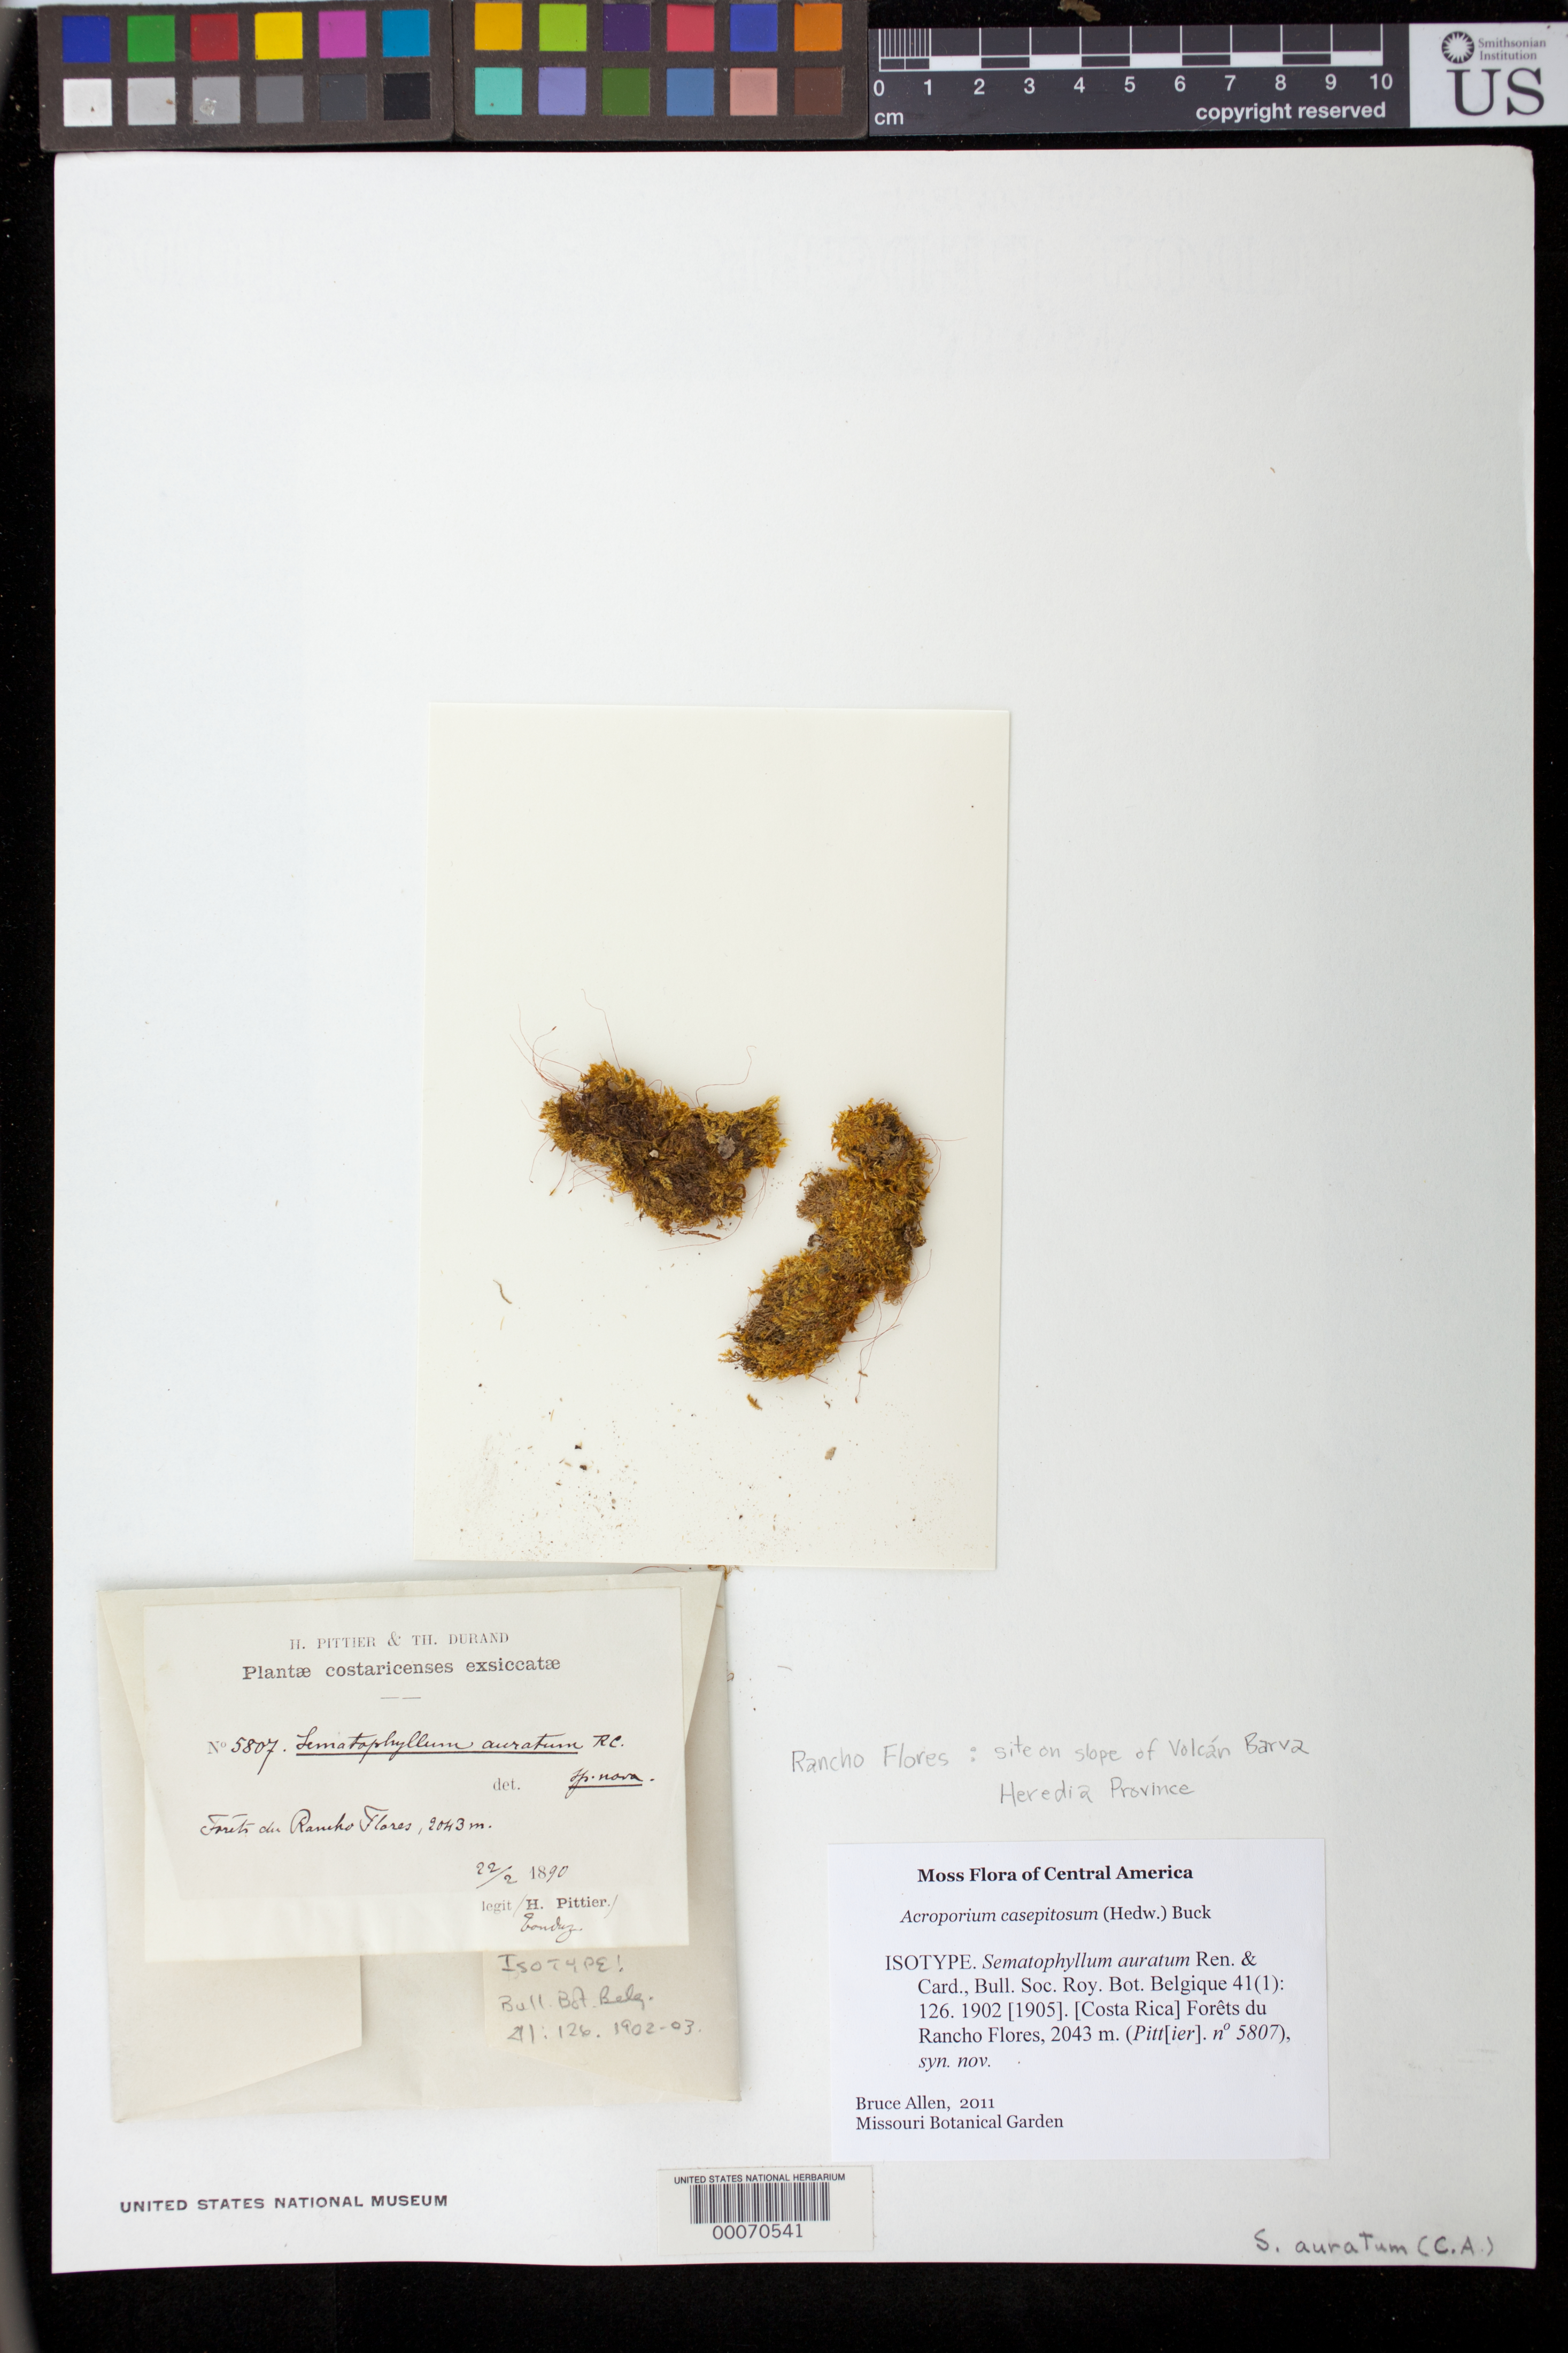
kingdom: Plantae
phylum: Bryophyta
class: Bryopsida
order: Hypnales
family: Sematophyllaceae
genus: Sematophyllum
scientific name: Sematophyllum auratum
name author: Renauld & Cardot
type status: Isotype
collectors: A. Tonduz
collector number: [Pittier] 5807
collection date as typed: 22 Feb 1890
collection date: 1890-02-22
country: Costa Rica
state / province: Heredia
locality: Forets du Rancho Flores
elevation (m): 2043